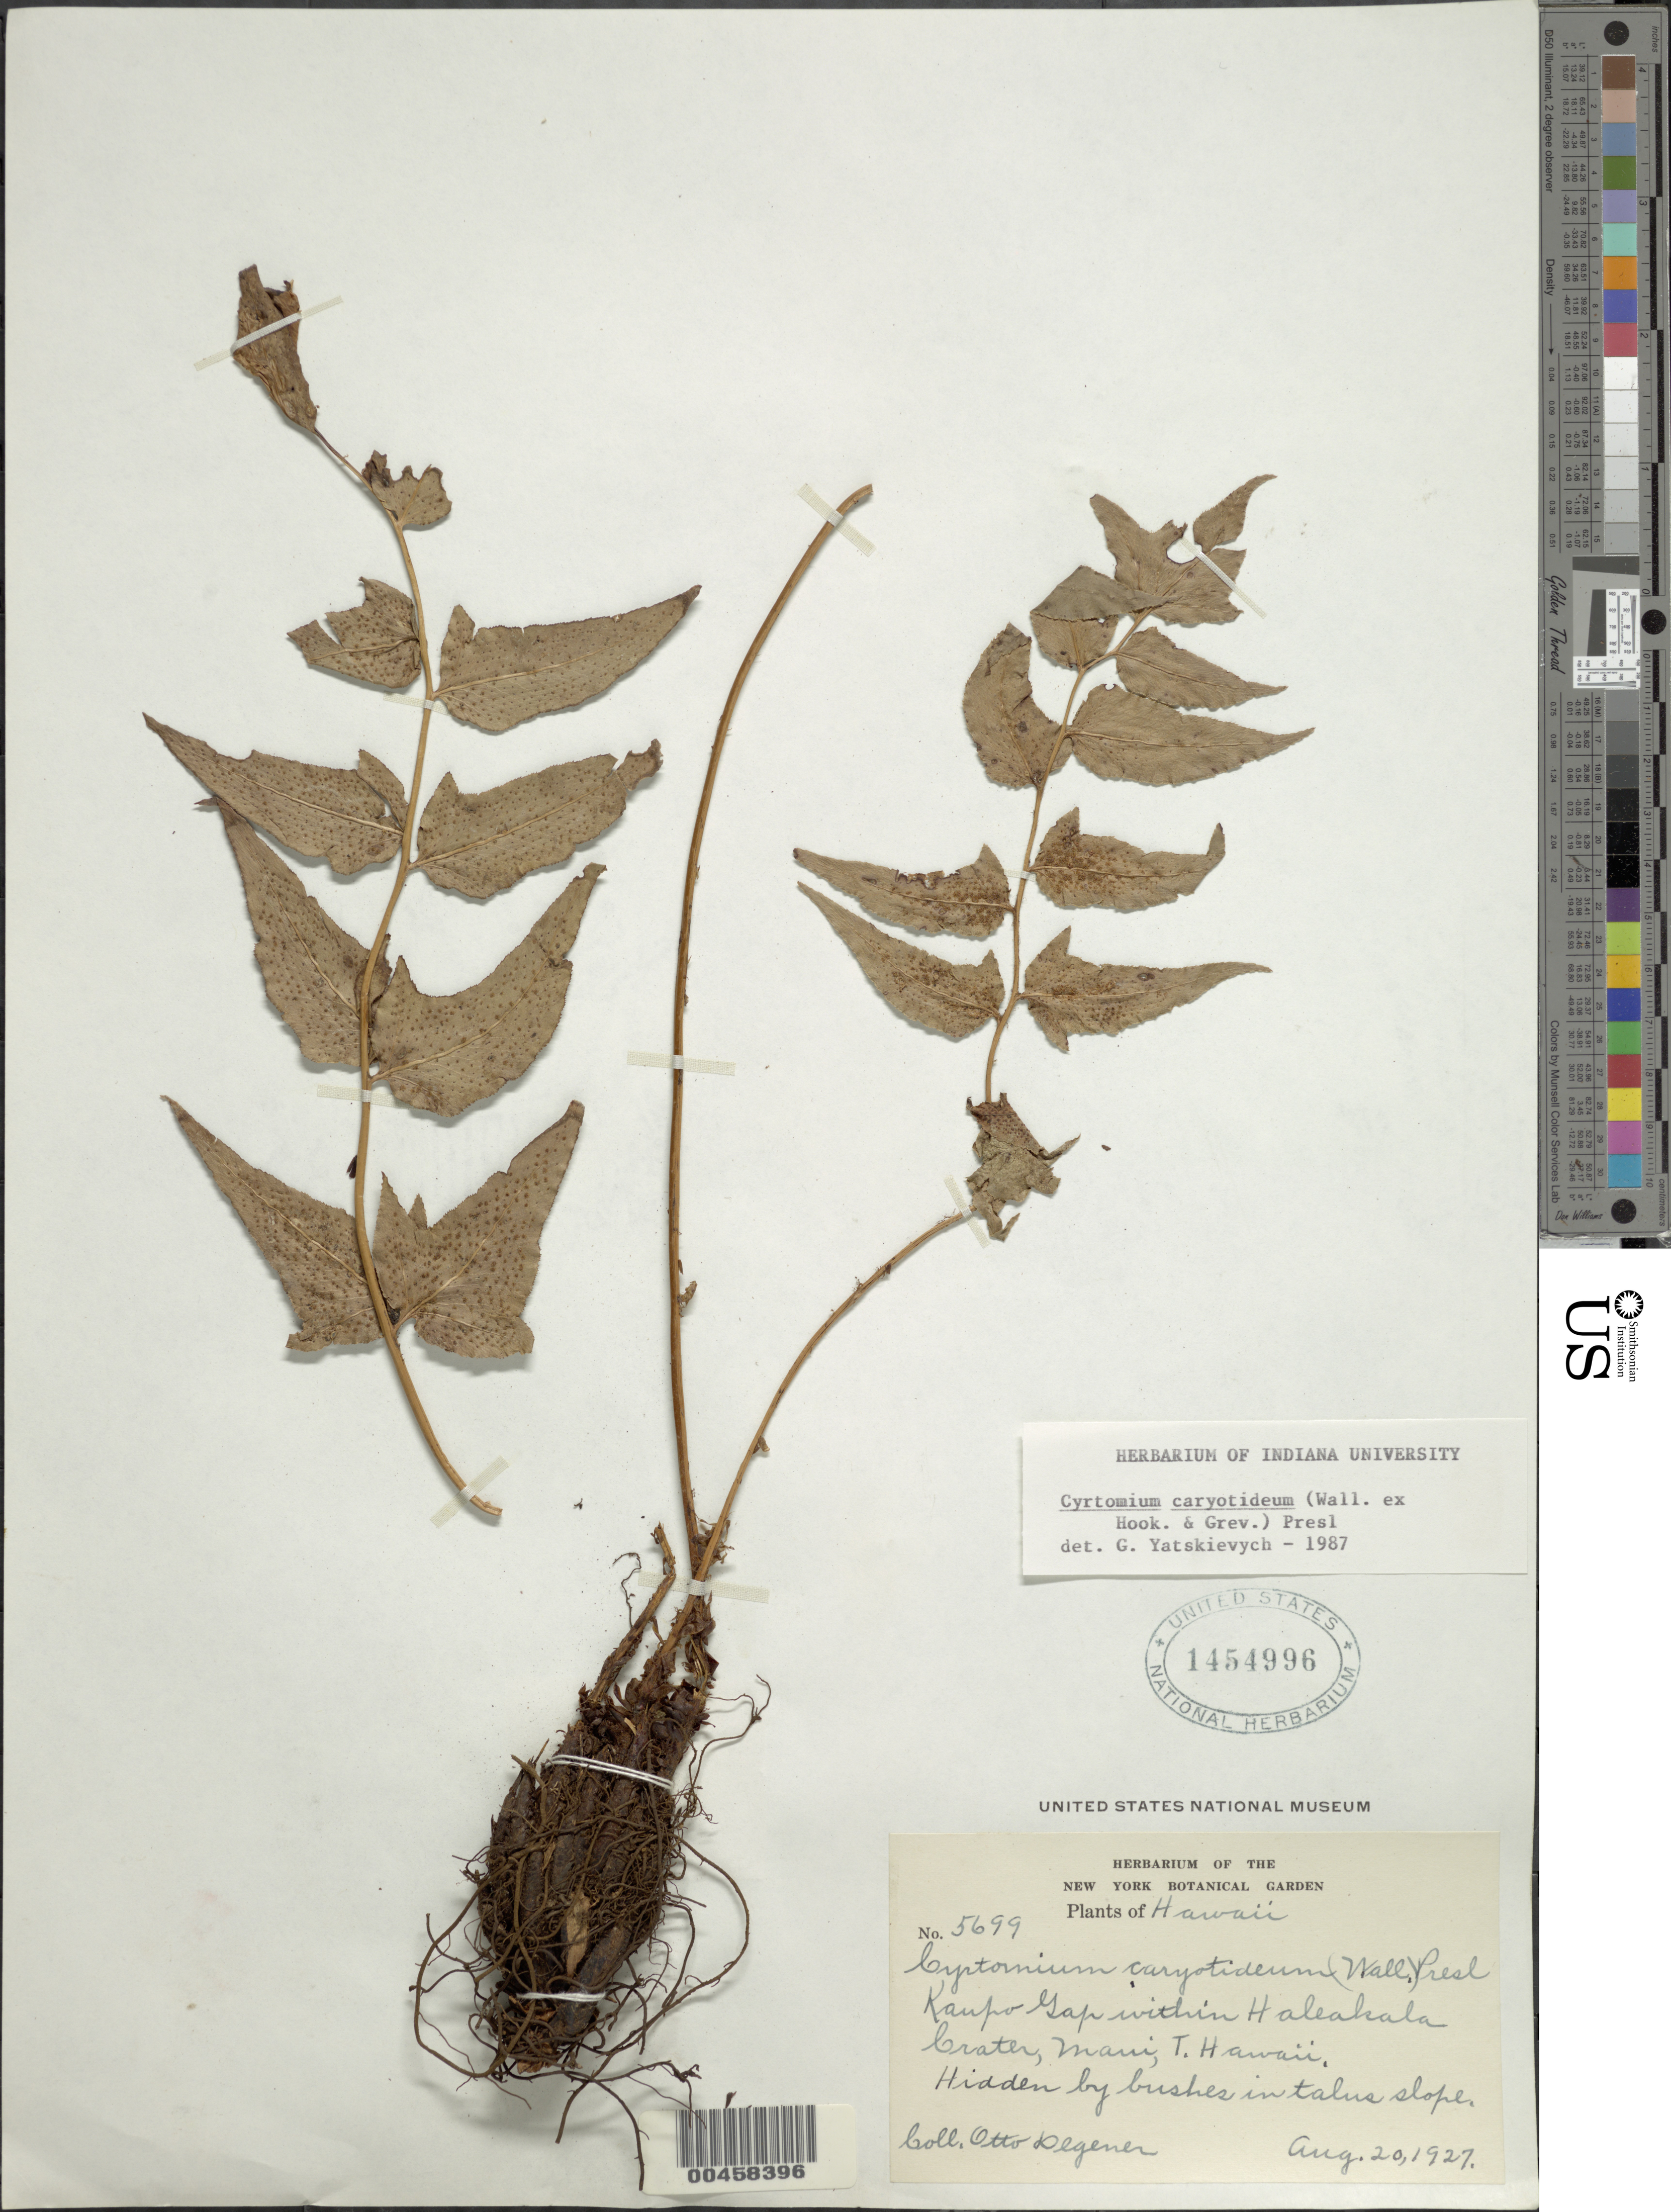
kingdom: Plantae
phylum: Tracheophyta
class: Polypodiopsida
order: Polypodiales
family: Dryopteridaceae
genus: Cyrtomium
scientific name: Cyrtomium caryotideum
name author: (Wall. ex Hook. & Grev.) C. Presl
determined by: Yatskievych, G.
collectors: O. Degener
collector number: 5699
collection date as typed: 20 Aug 1927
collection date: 1927-08-20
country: United States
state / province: Hawaii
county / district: Maui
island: Maui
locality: Kaupo Gap within Haleakala Crater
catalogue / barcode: US 1454996